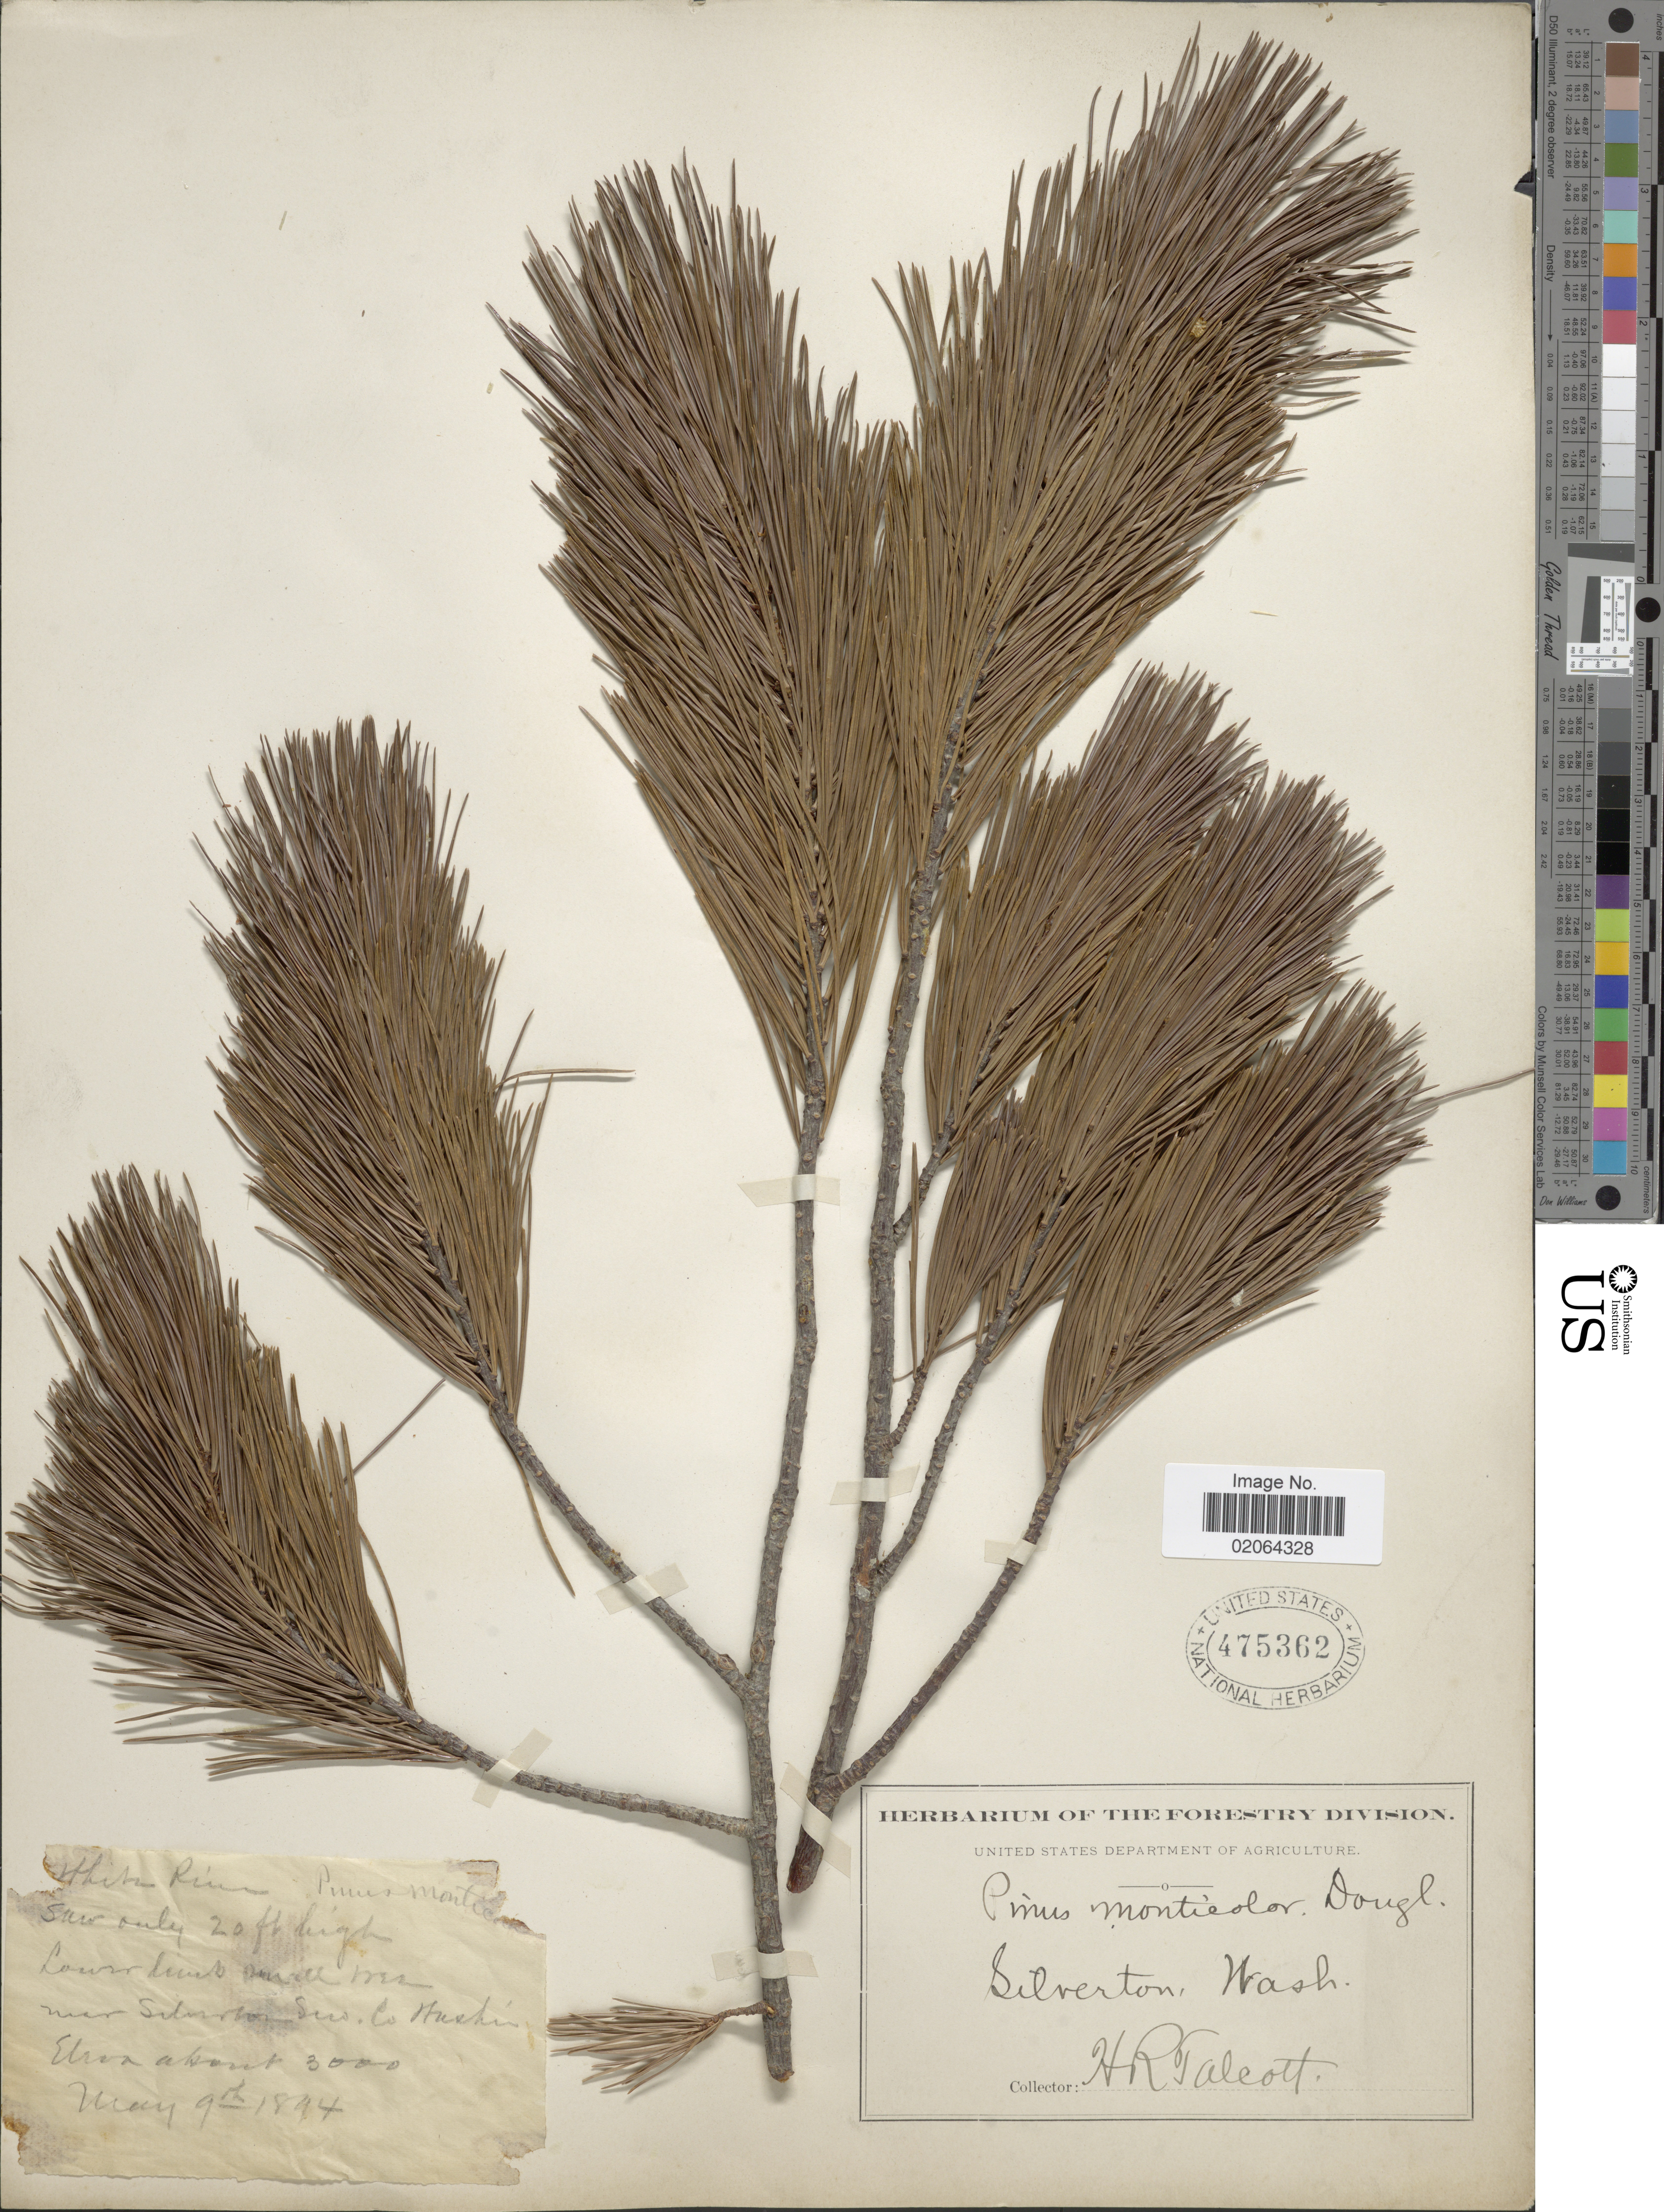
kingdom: Plantae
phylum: Tracheophyta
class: Pinopsida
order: Pinales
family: Pinaceae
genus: Pinus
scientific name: Pinus monticola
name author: Douglas ex D. Don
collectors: H. Talcott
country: United States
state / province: Washington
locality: Silverton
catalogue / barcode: US 475362